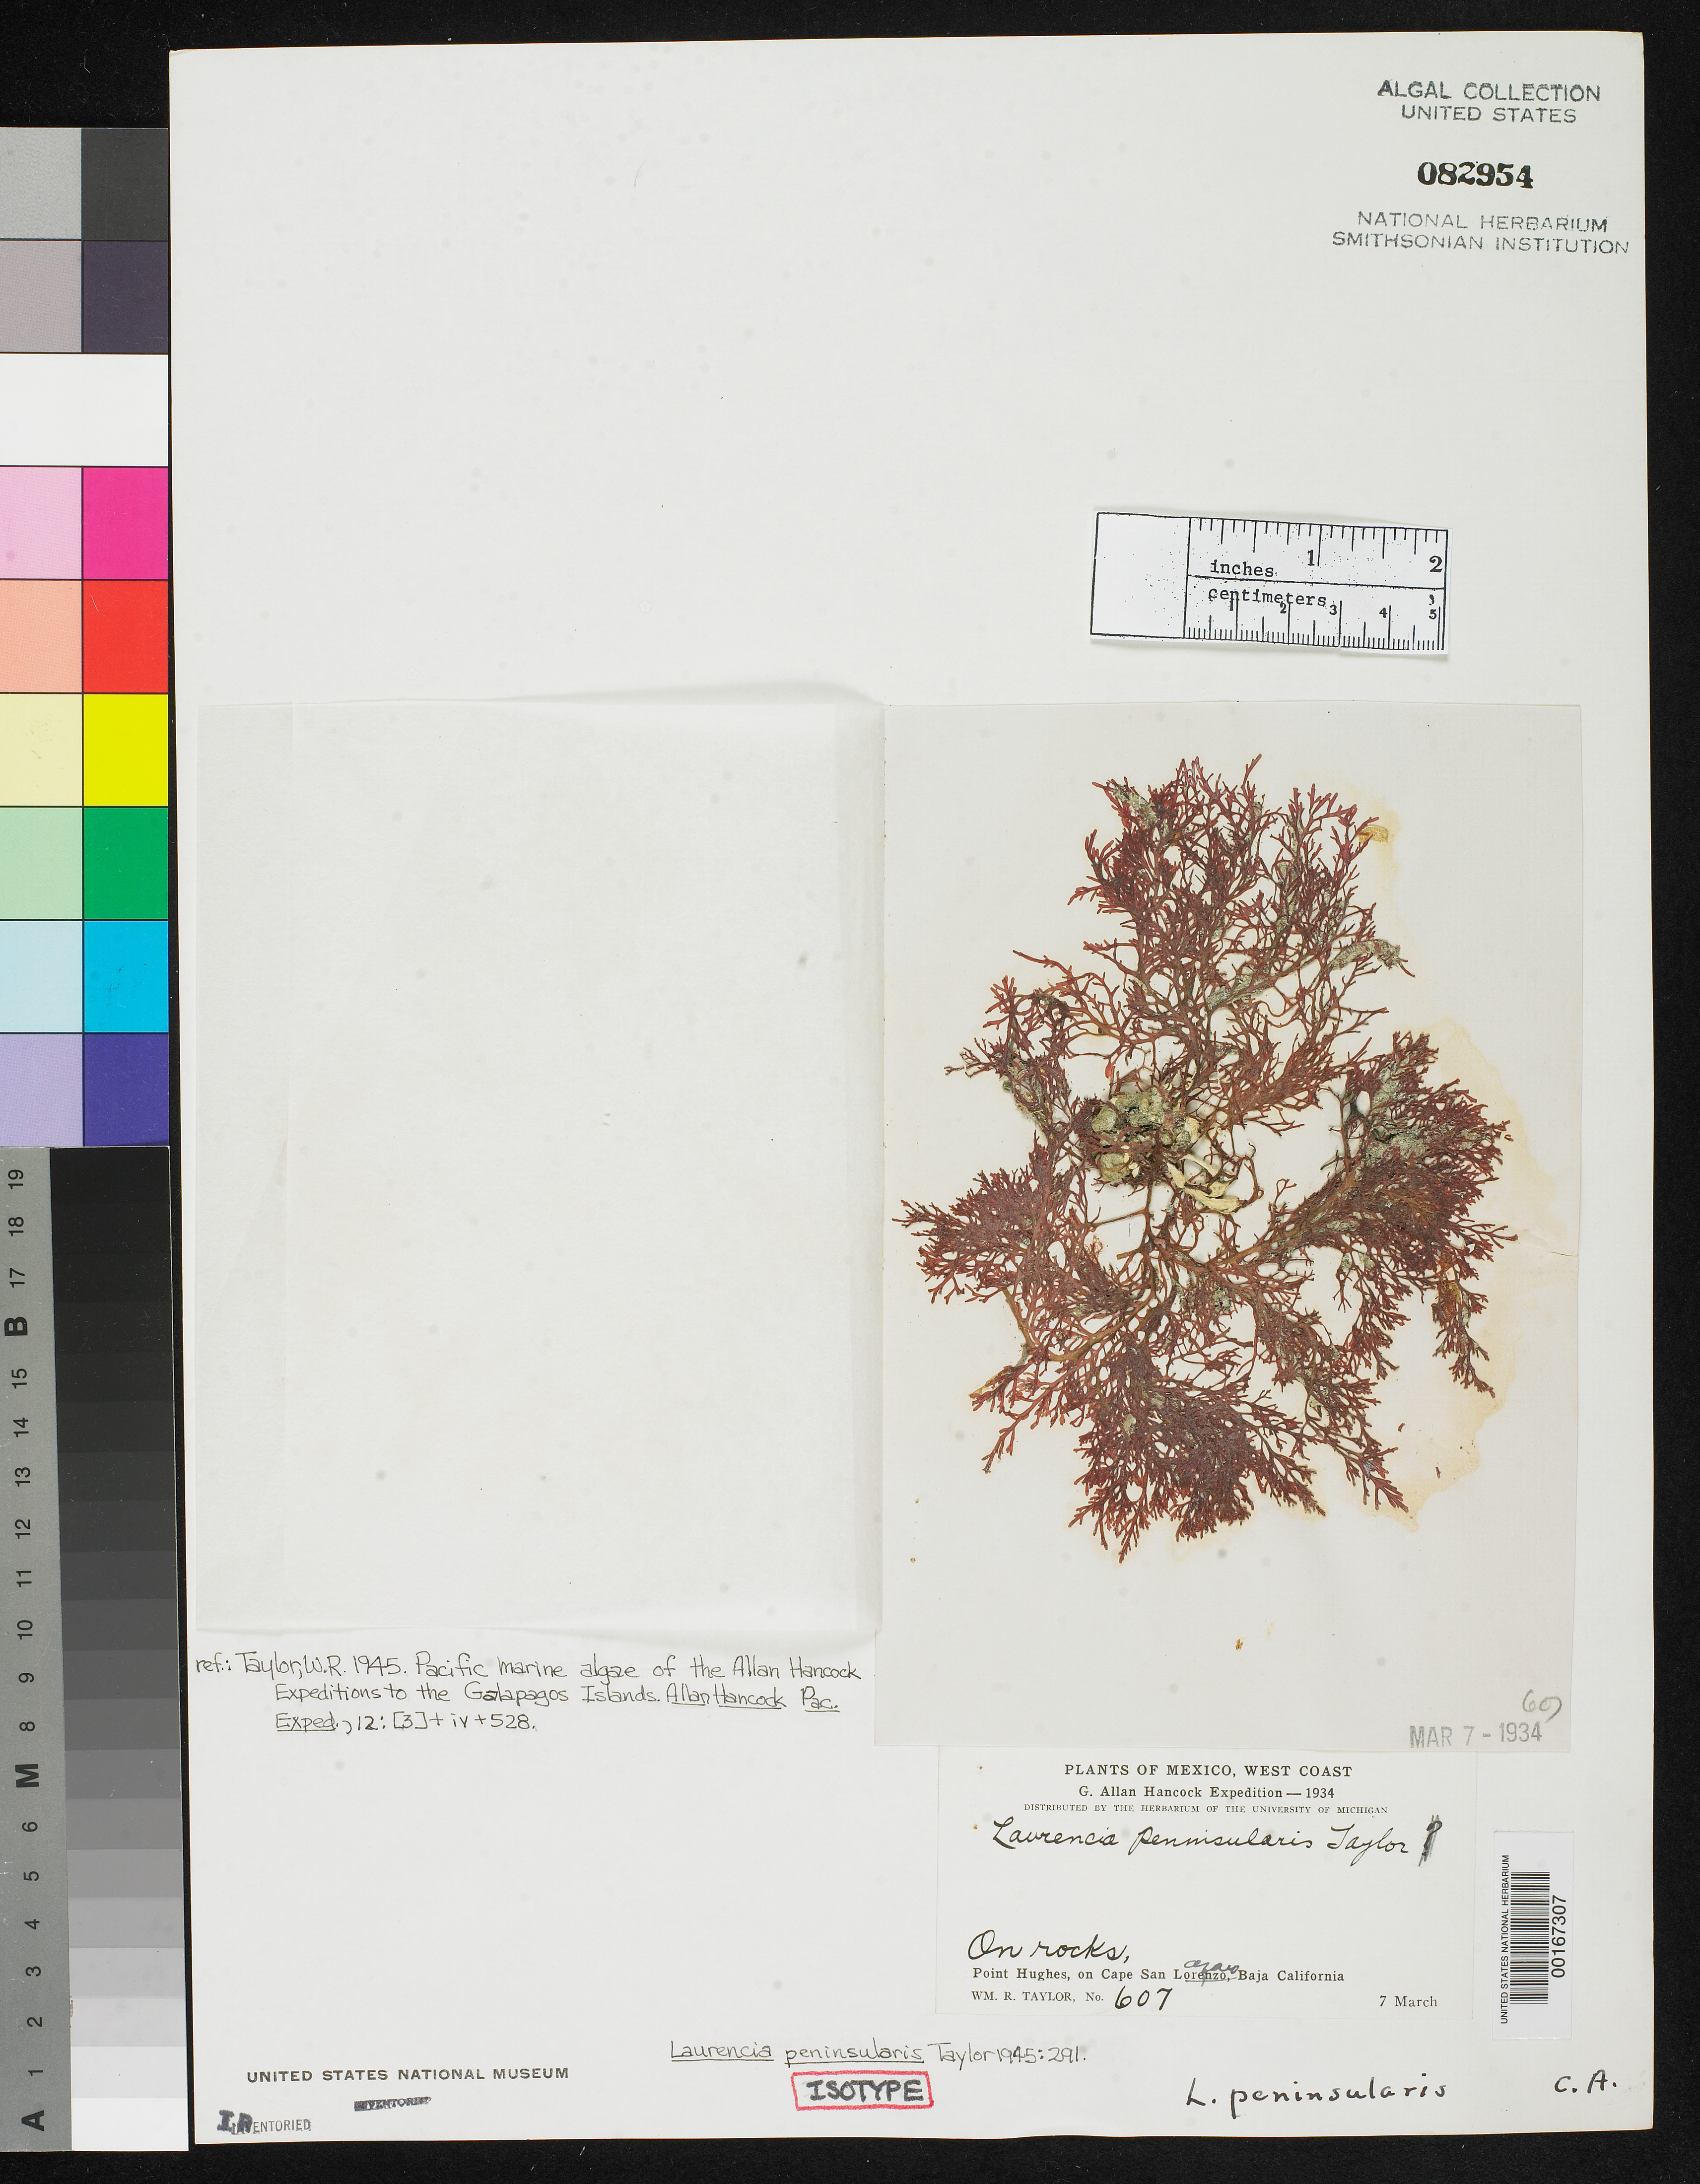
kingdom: Plantae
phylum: Rhodophyta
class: Florideophyceae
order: Ceramiales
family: Rhodomelaceae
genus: Laurencia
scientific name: Laurencia peninsularis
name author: W.R. Taylor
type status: Isotype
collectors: W. R. Taylor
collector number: WRT 34-607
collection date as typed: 07 Mar 1934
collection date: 1934-03-07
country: Mexico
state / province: Baja California Sur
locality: Punta Hughes, Cabo San Lazaro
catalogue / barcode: US 82954